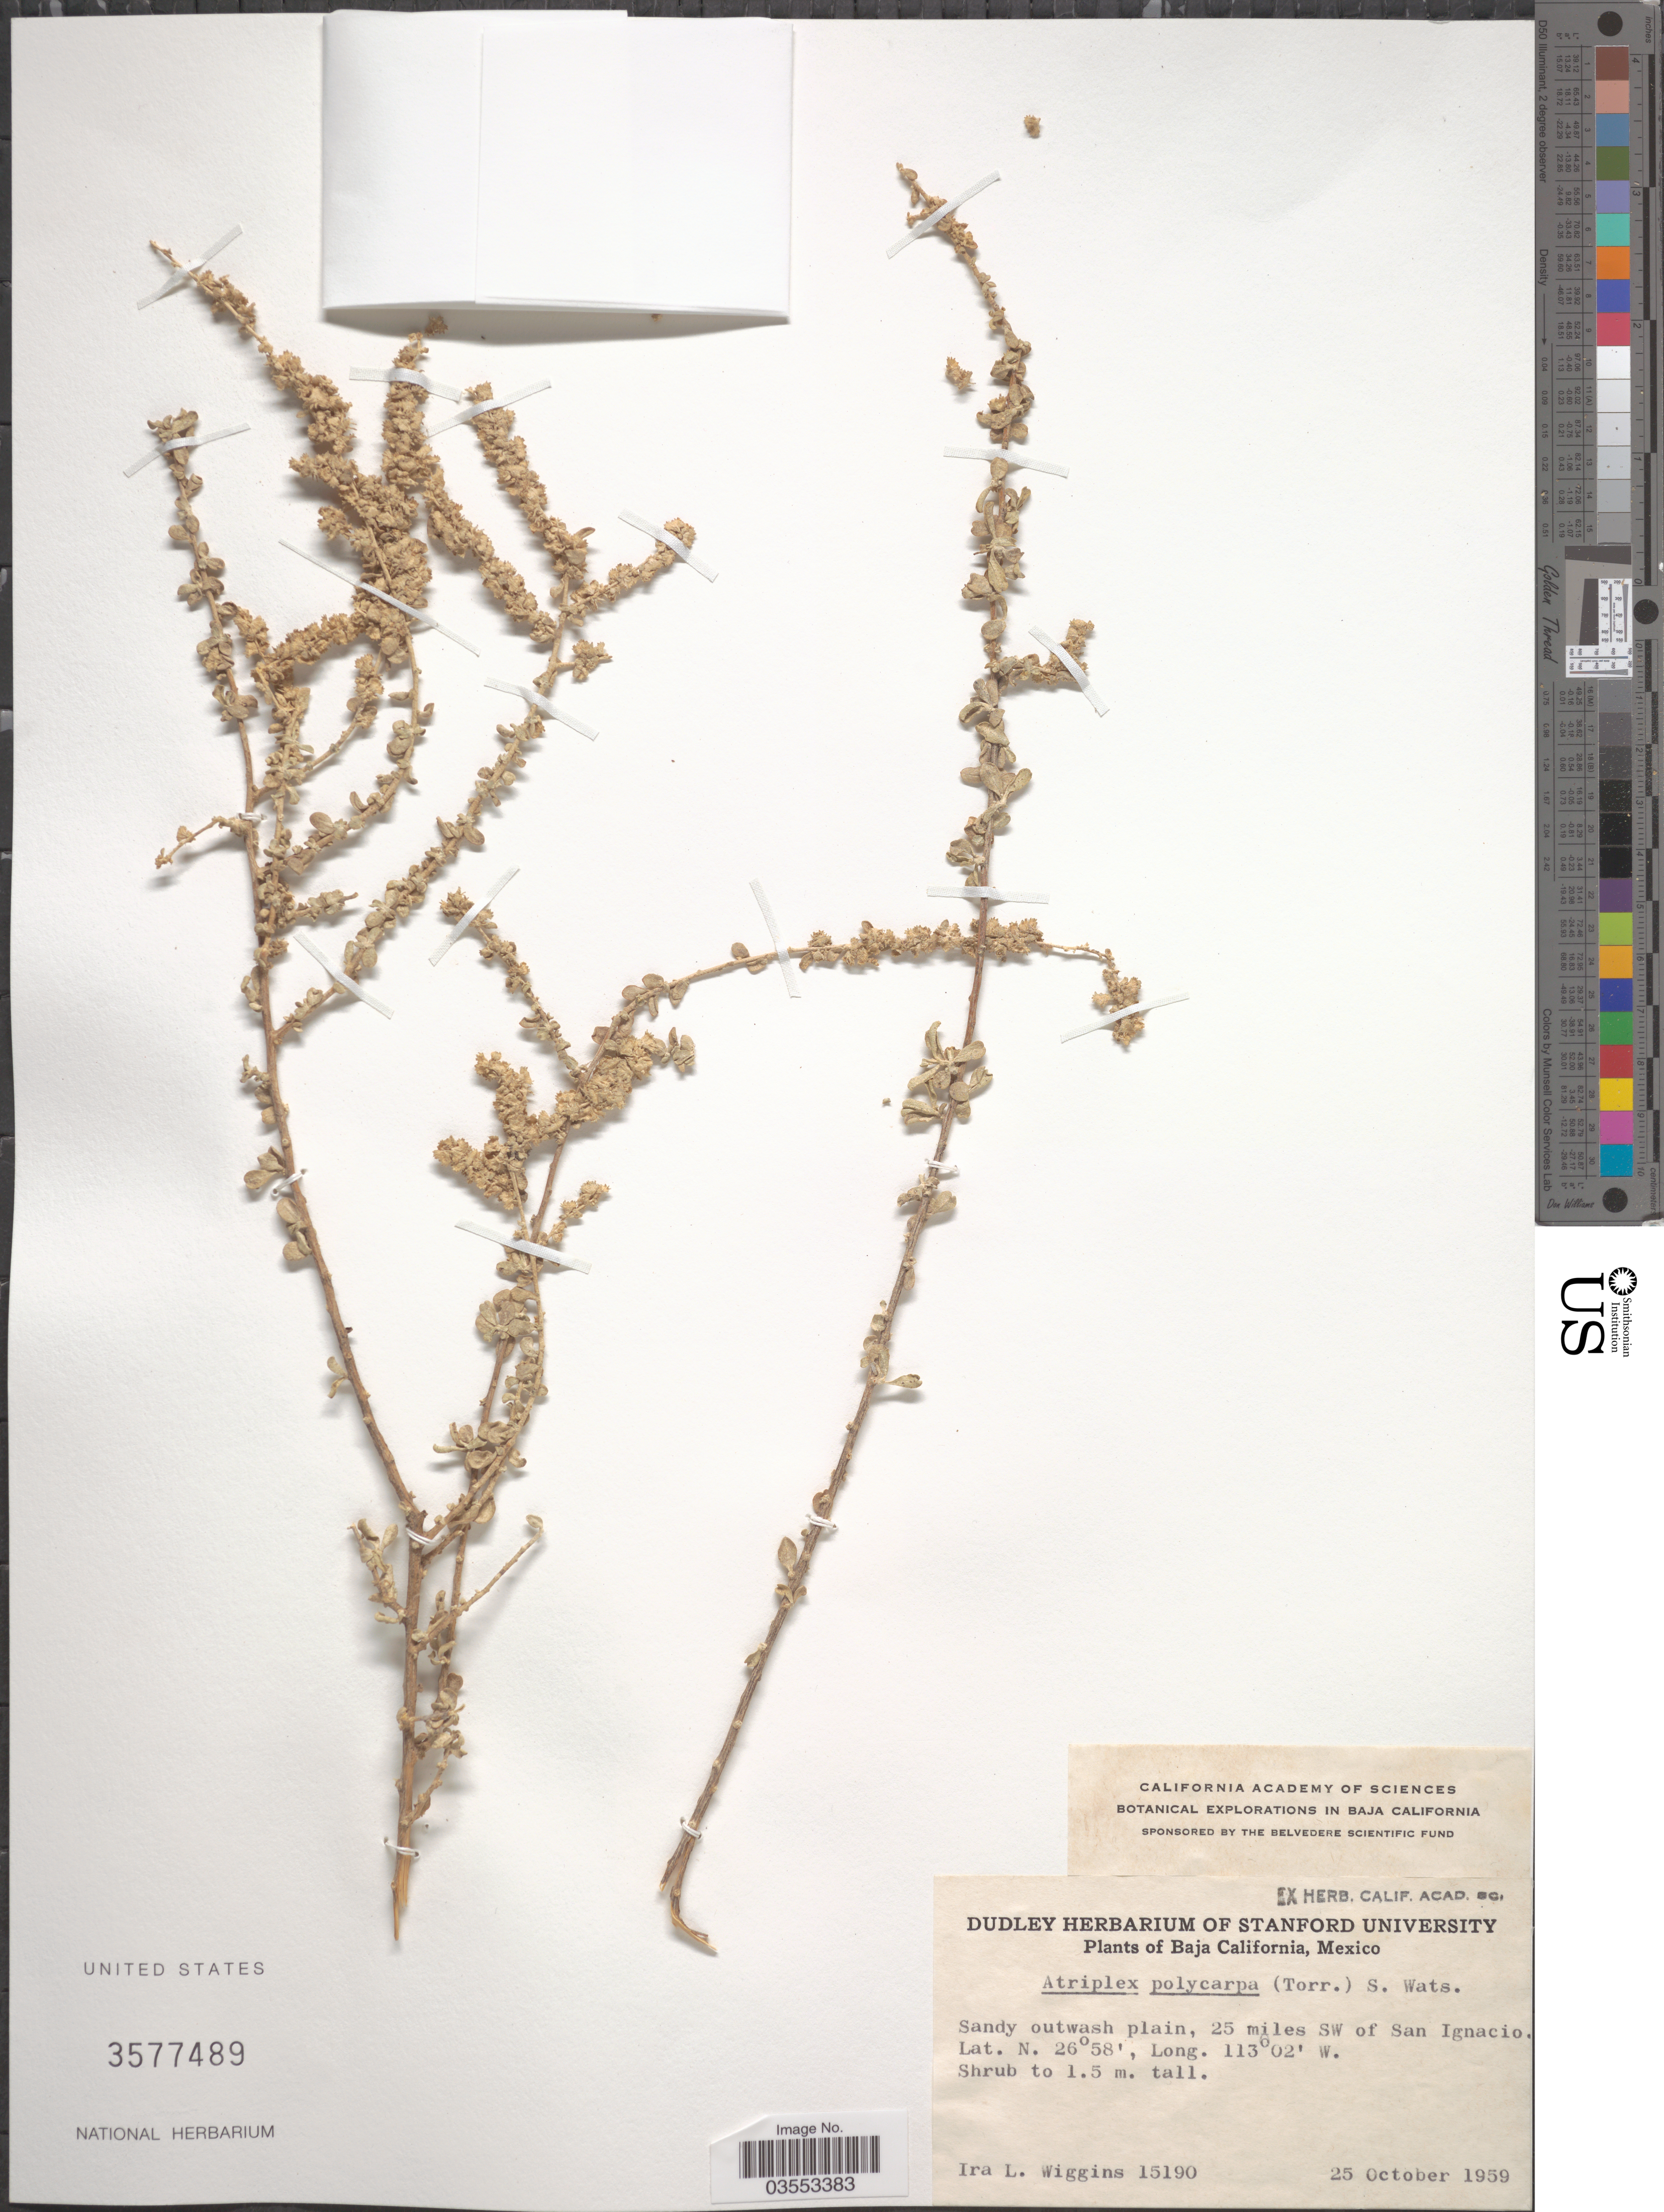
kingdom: Plantae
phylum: Tracheophyta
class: Magnoliopsida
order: Caryophyllales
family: Amaranthaceae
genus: Atriplex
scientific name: Atriplex polycarpa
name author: (Torr.) S. Watson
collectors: I. L. Wiggins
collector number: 15190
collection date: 1959-10-25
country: Mexico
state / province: Baja California Sur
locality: Sandy outwash plain, 25 miles SW of San Ignacio.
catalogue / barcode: US 3577489